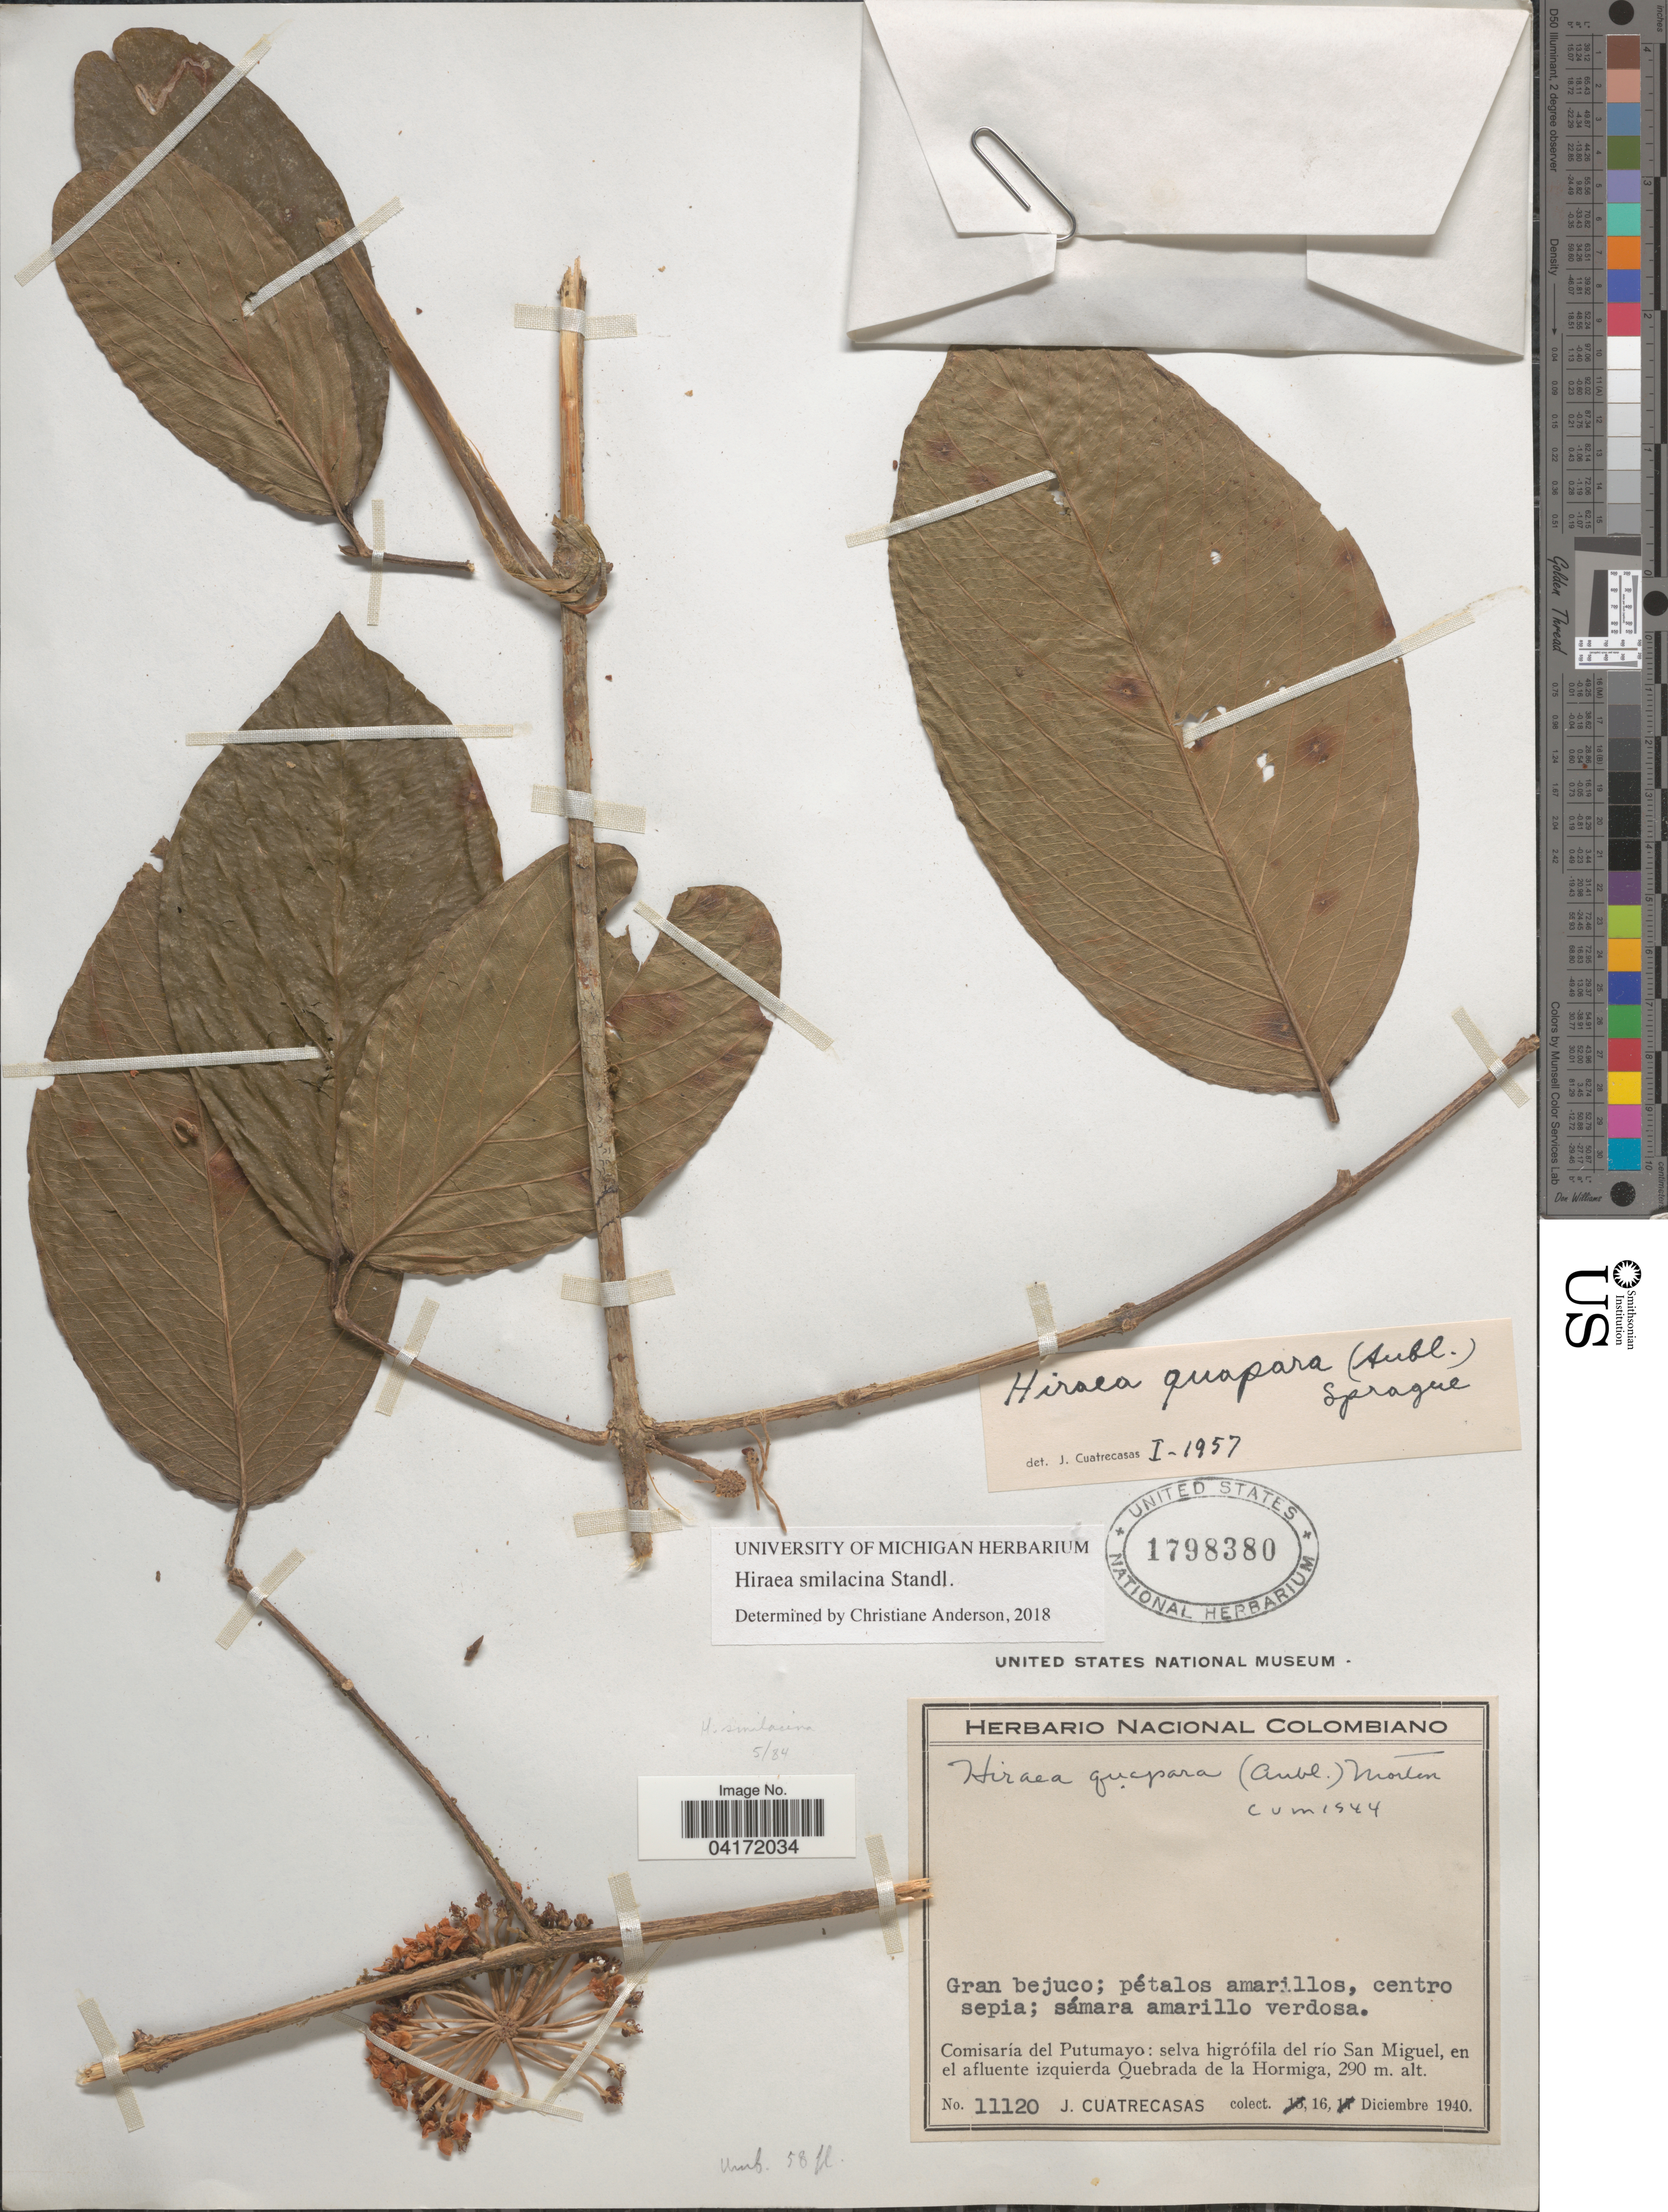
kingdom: Plantae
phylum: Tracheophyta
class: Magnoliopsida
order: Malpighiales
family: Malpighiaceae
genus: Hiraea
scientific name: Hiraea smilacina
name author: Standl.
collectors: J. Cuatrecasas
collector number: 11120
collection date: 1940-12-16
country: Colombia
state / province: Putumayo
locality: Comisaría del Putumayo: selva higrófila del rio San Miguel, en el afluente izquierda Quebrada de la Hormiga.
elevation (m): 290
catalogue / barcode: US 1798380